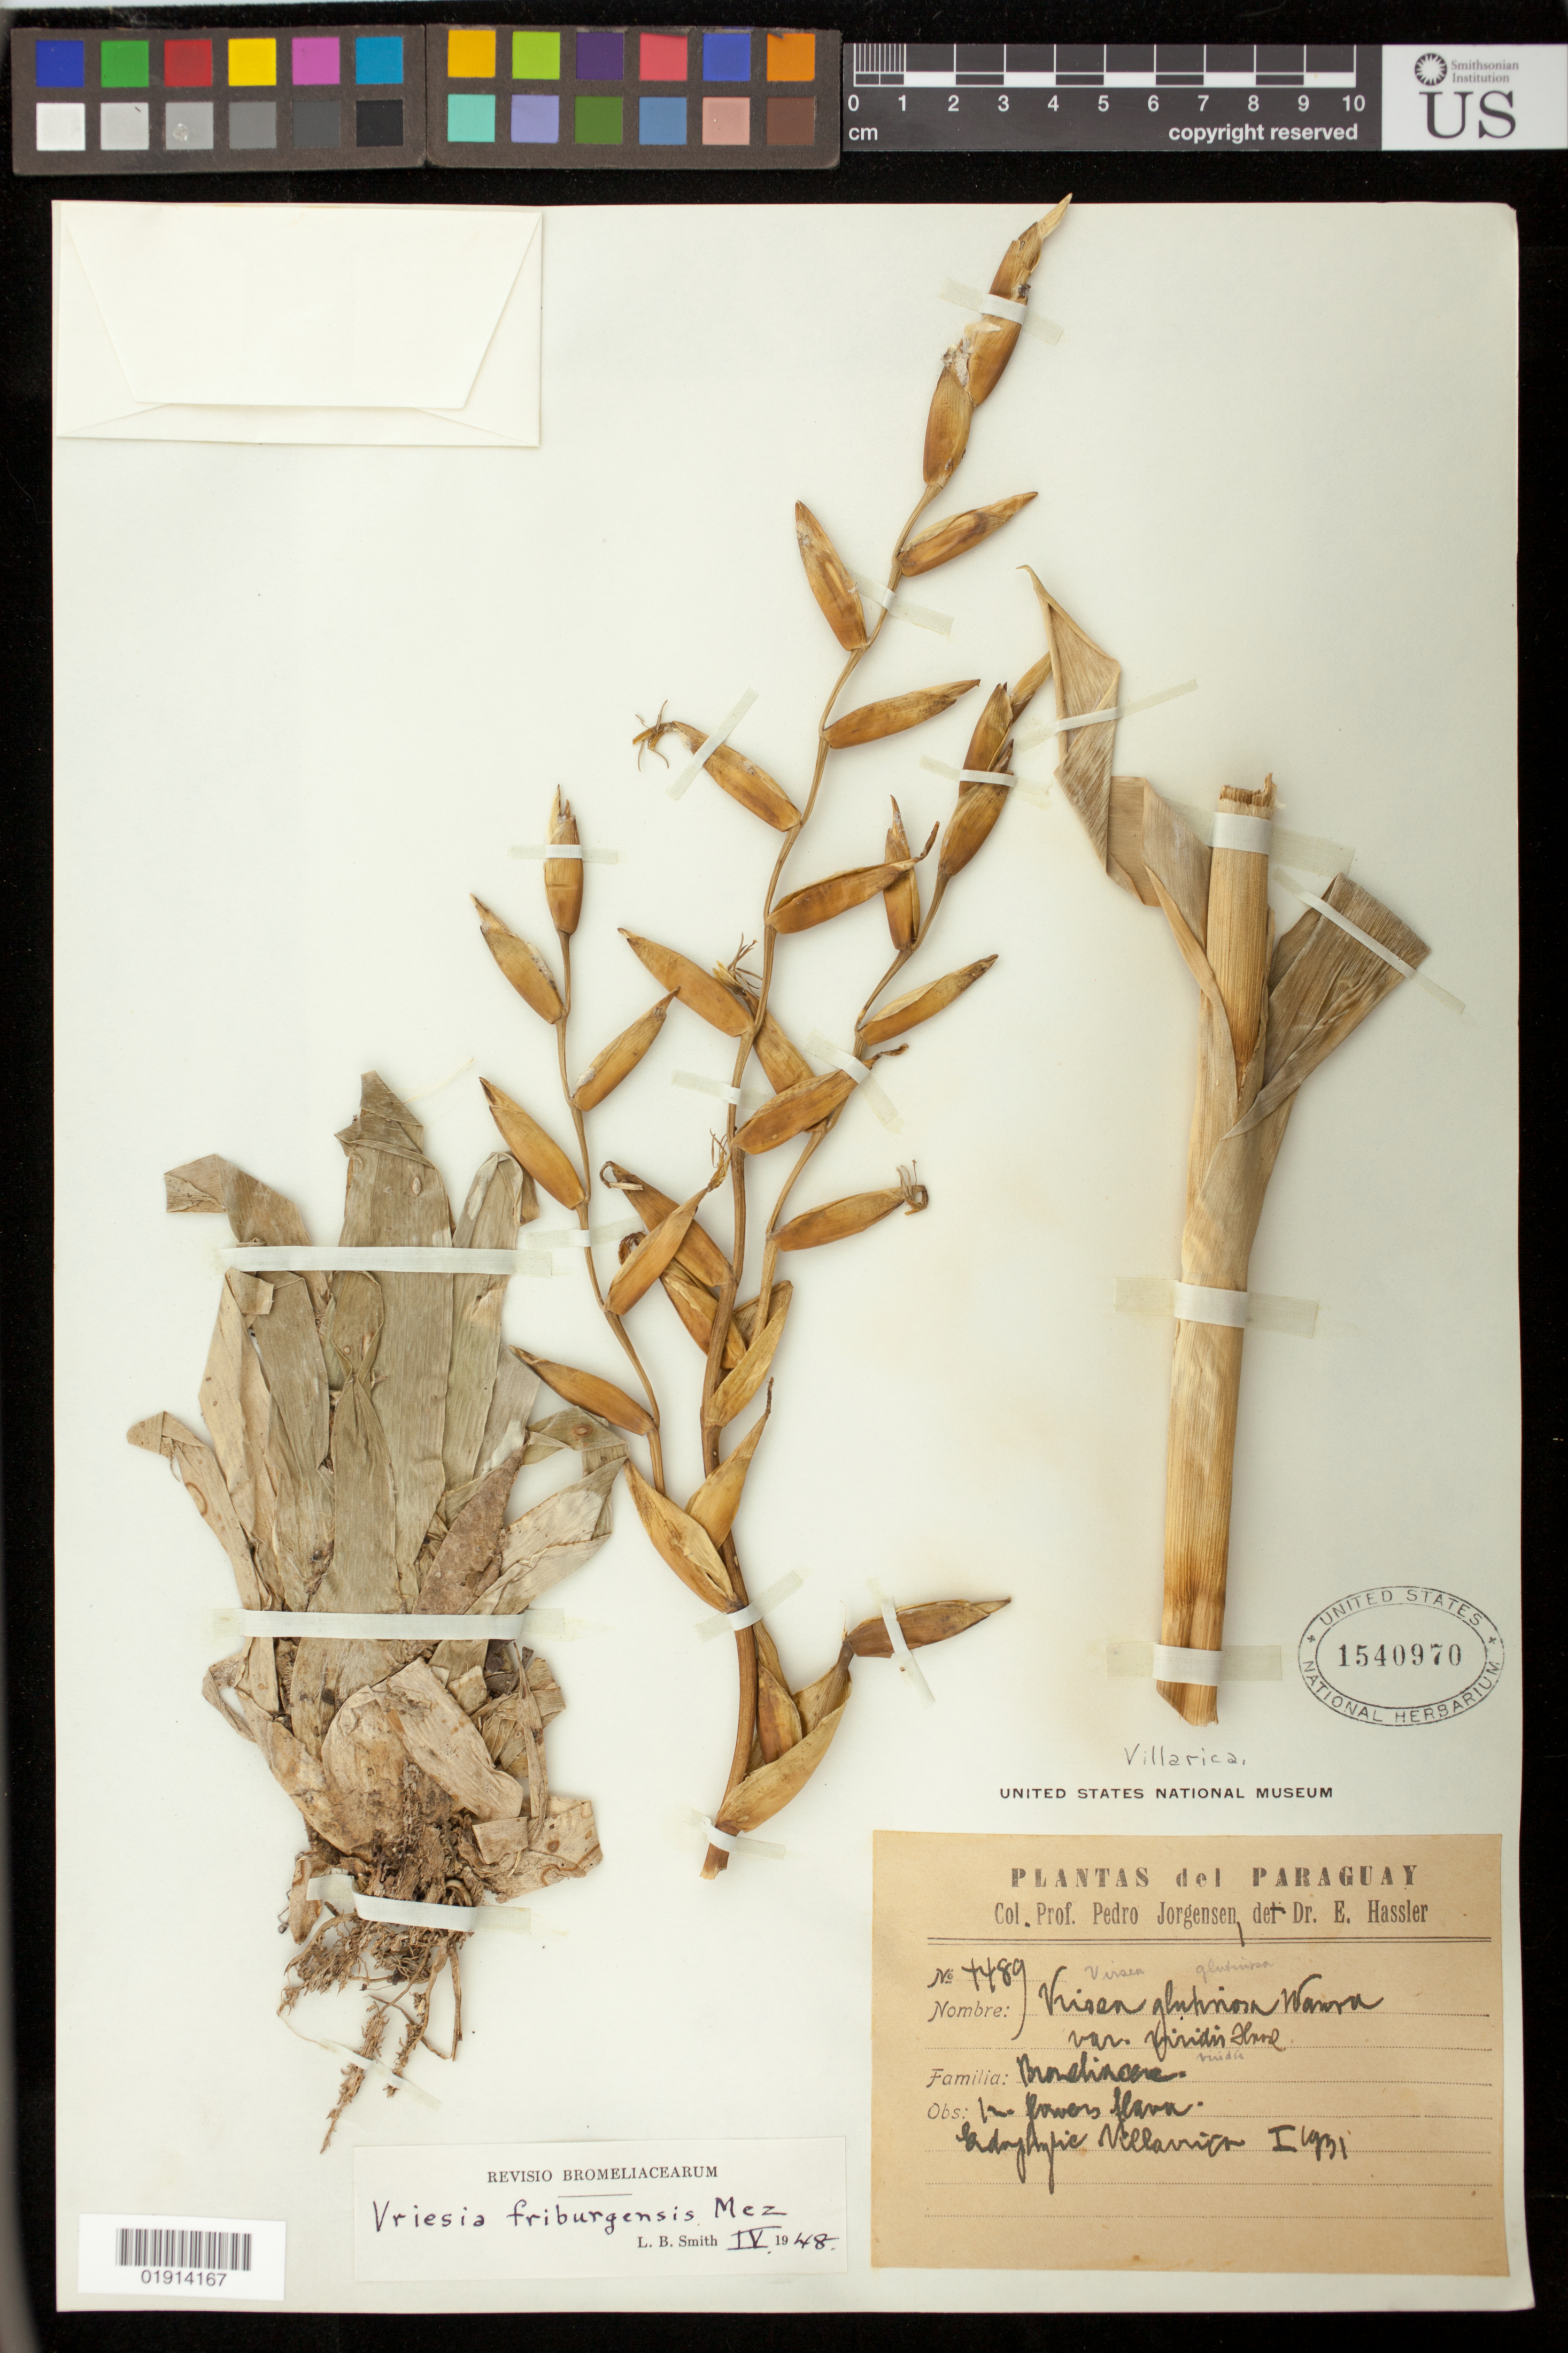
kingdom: Plantae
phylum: Tracheophyta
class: Liliopsida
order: Poales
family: Bromeliaceae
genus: Vriesea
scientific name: Vriesea friburguensis var. friburguensis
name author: Mez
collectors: P. Jorgensen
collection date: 1931-01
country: Paraguay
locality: Villa Rica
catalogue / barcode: US 1540970